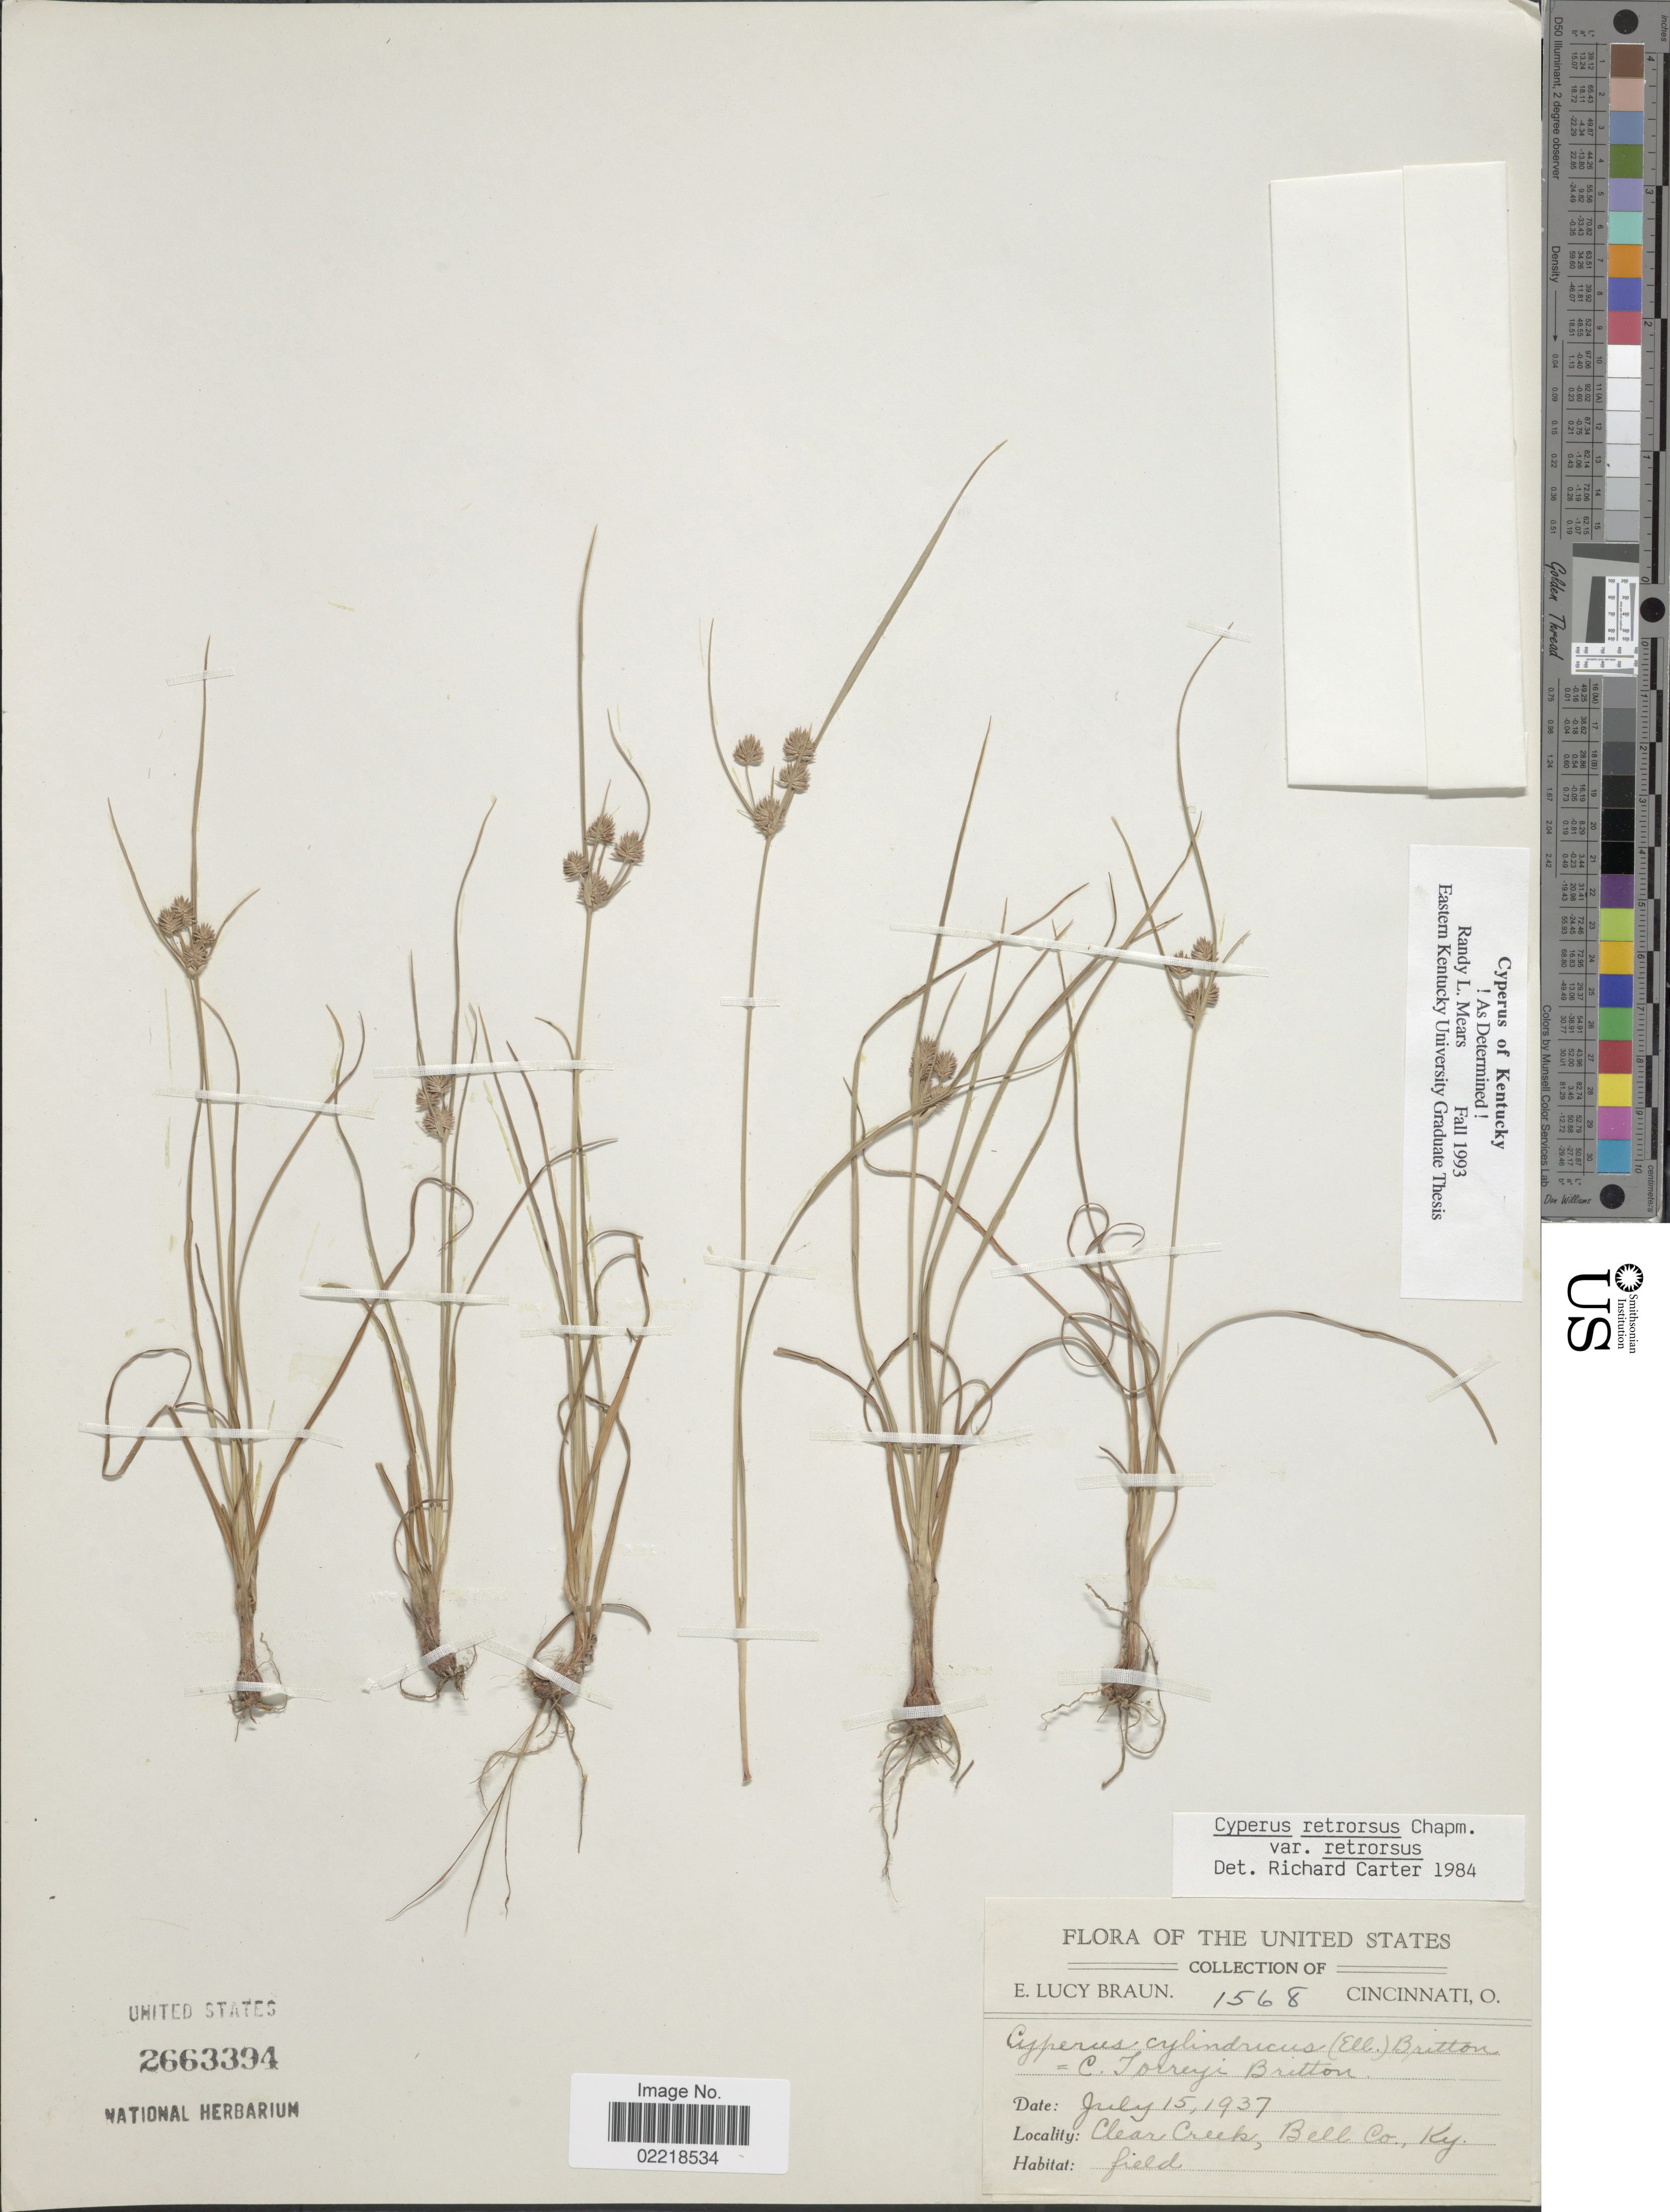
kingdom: Plantae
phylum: Tracheophyta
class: Liliopsida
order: Poales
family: Cyperaceae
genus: Cyperus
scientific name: Cyperus retrorsus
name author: Chapm.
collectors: E. L. Braun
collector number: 1568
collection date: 1937-07-15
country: United States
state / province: Kentucky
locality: Clear Creek, Bell Co.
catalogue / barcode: US 2663394